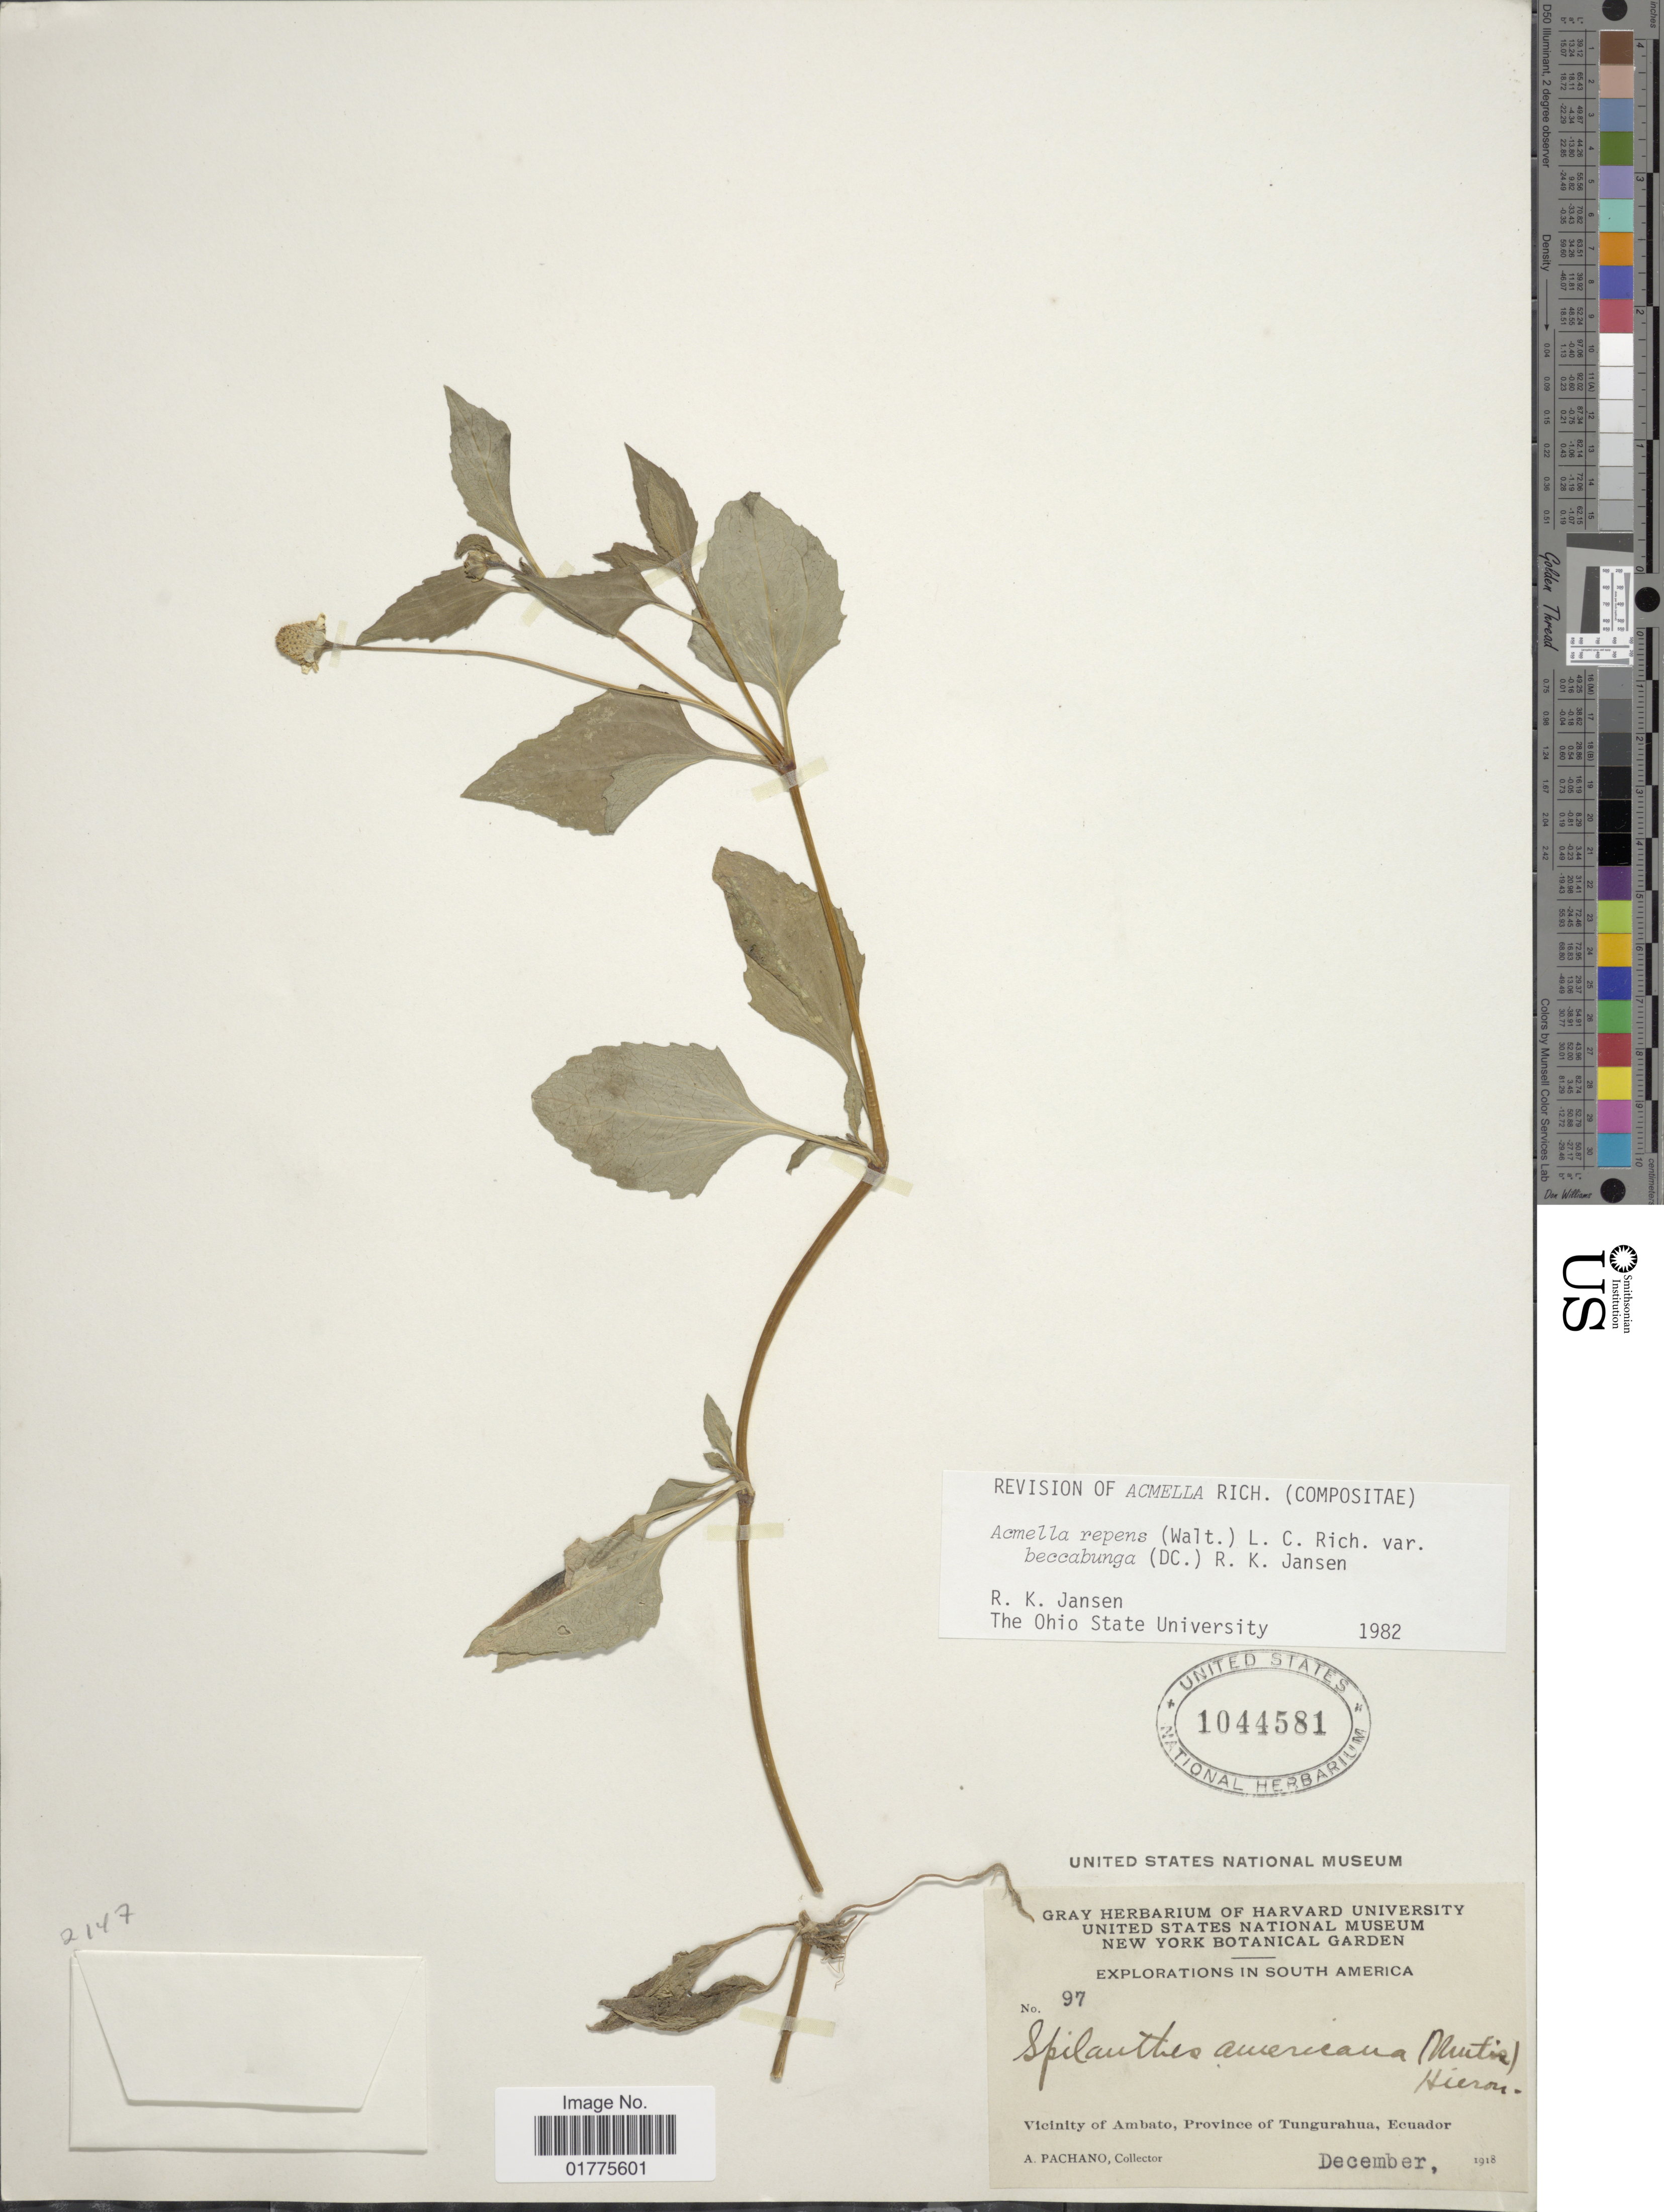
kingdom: Plantae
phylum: Tracheophyta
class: Magnoliopsida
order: Asterales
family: Asteraceae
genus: Acmella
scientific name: Acmella repens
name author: (Walter) Rich.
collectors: A. Pachano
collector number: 97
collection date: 1918-12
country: Ecuador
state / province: Tungurahua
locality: Vicinity of Ambato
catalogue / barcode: US 104581